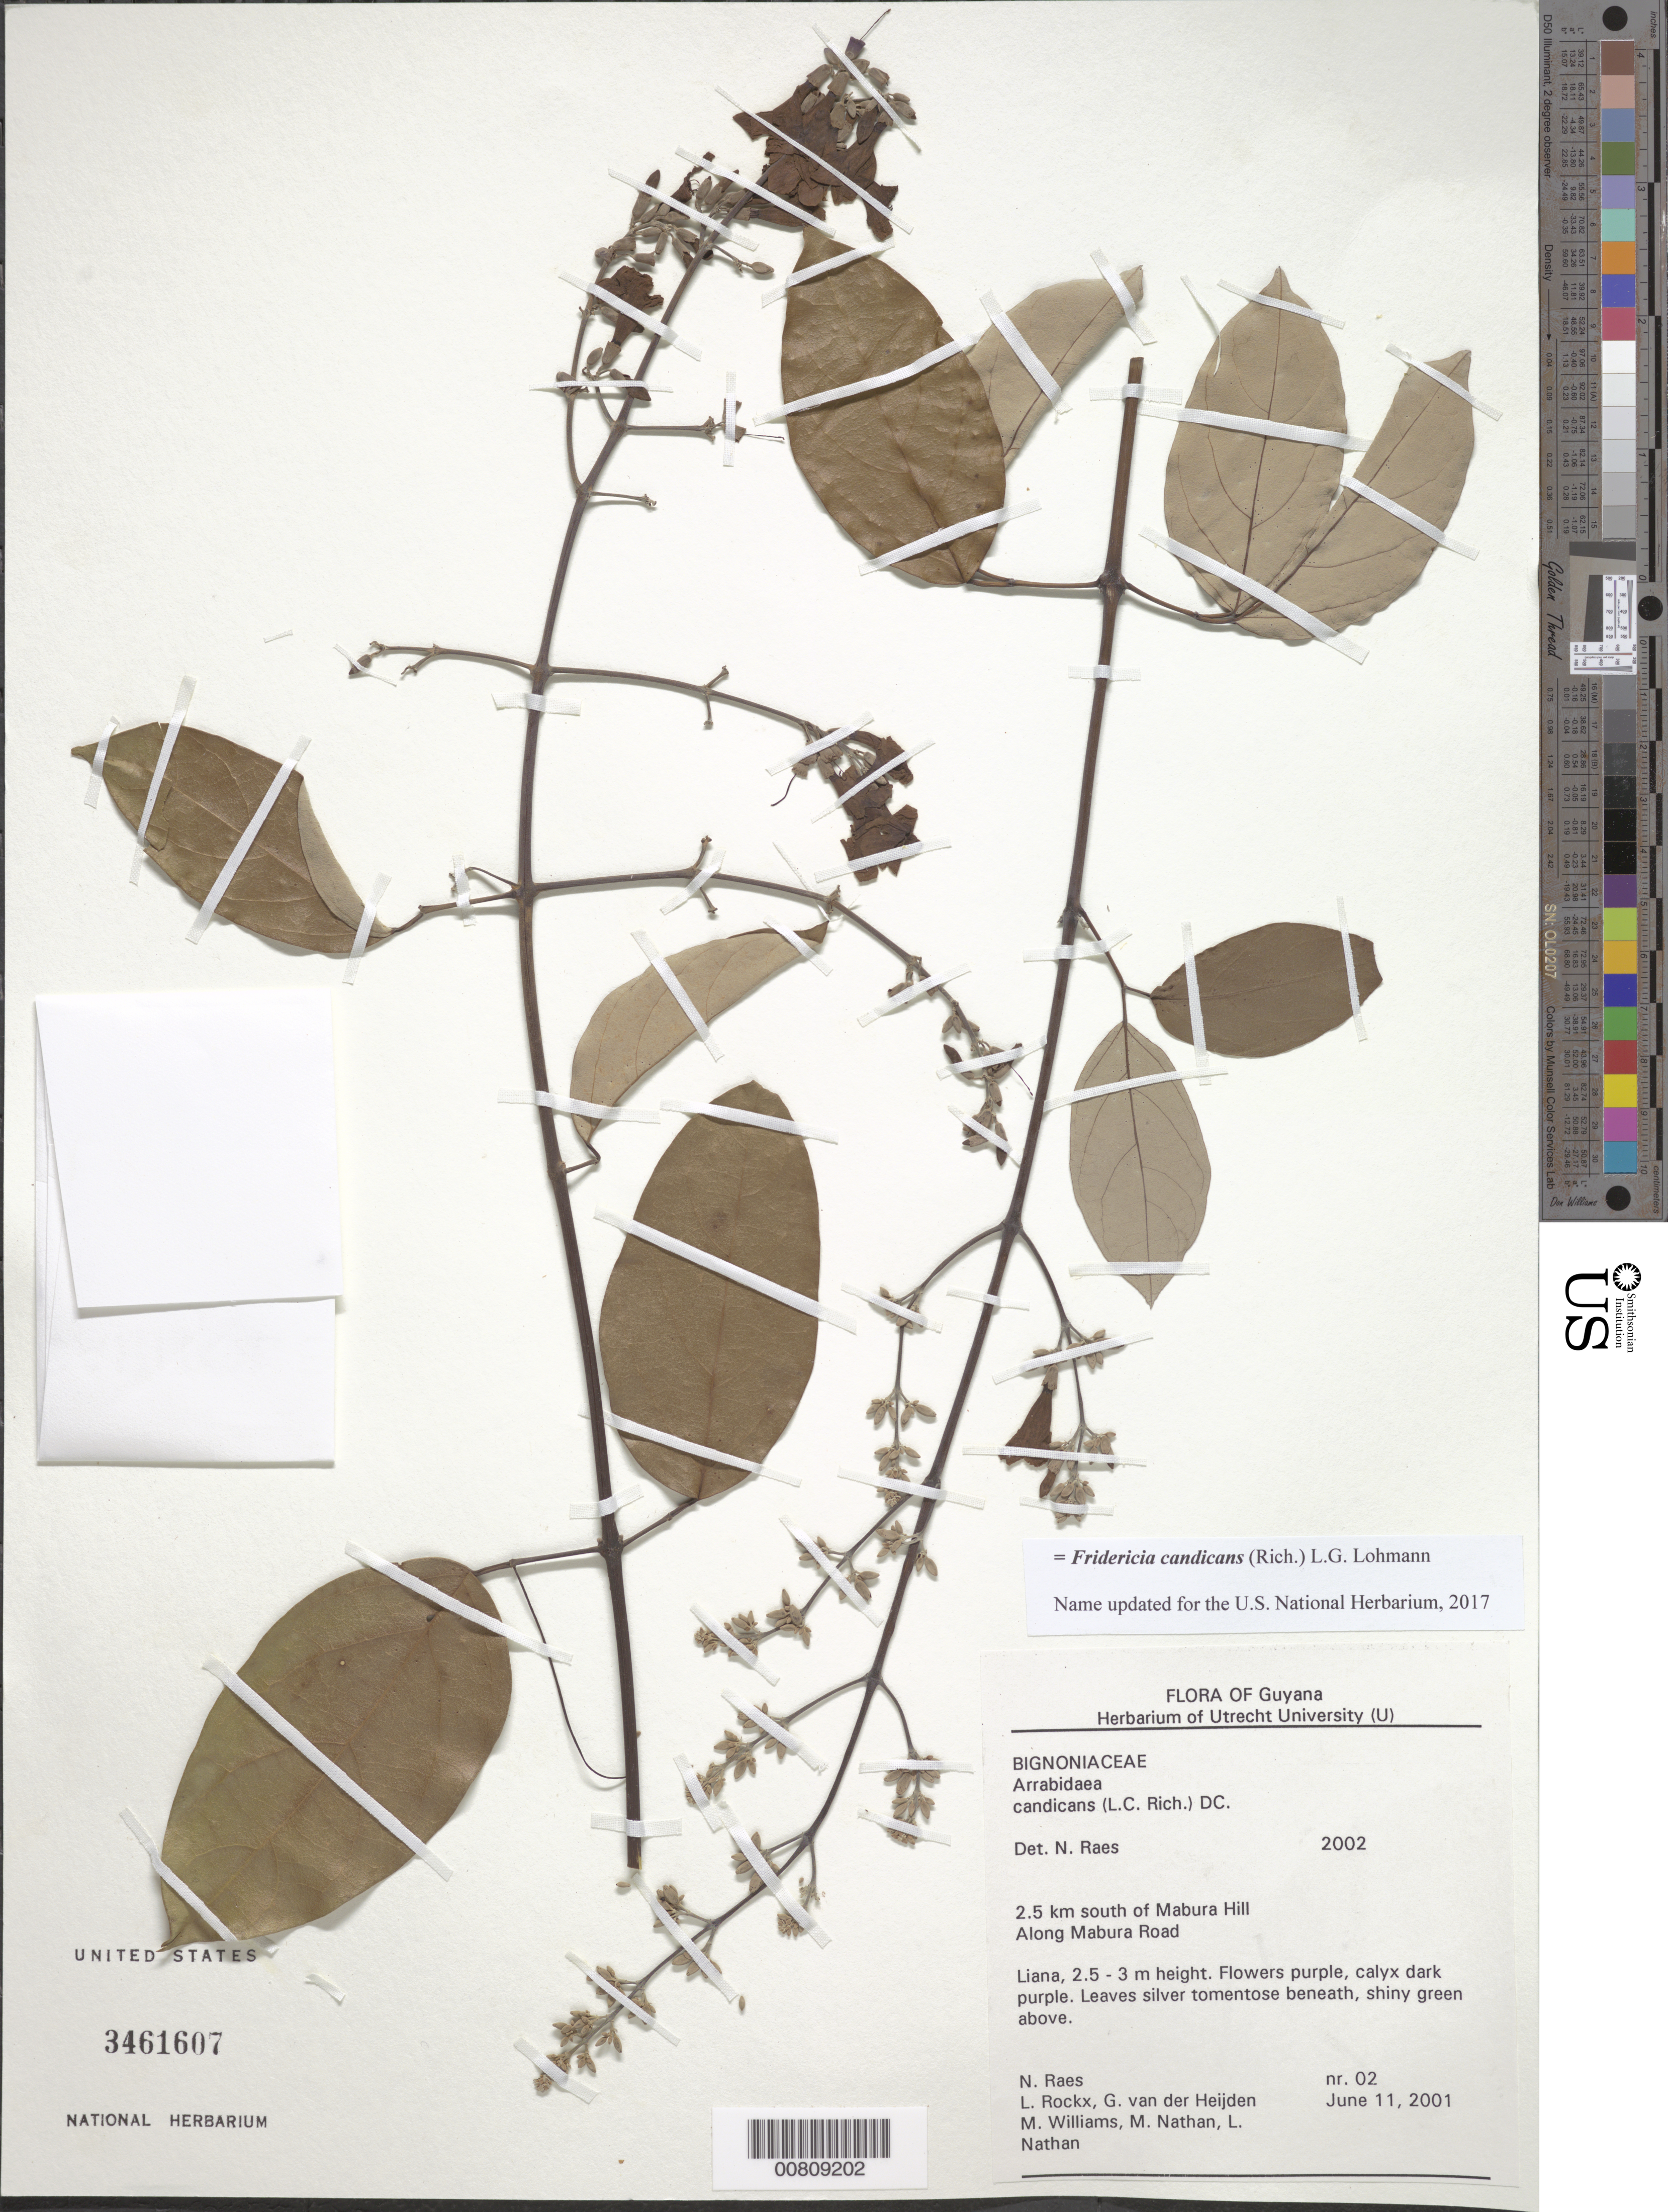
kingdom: Plantae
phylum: Tracheophyta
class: Magnoliopsida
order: Lamiales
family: Bignoniaceae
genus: Arrabidaea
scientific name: Arrabidaea candicans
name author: (Rich.) DC.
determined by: Raes, N.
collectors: N. Raes, L. Rockx, G. van der Heijden, M. Williams, M. Nathan & L. Nathan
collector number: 2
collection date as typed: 11-Jun-01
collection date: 2001-06-11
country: Guyana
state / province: U. Demerara-Berbice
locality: Mabura Hill, 2.5 km S of, along Mabura Road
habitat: Roadside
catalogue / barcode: US 3461607